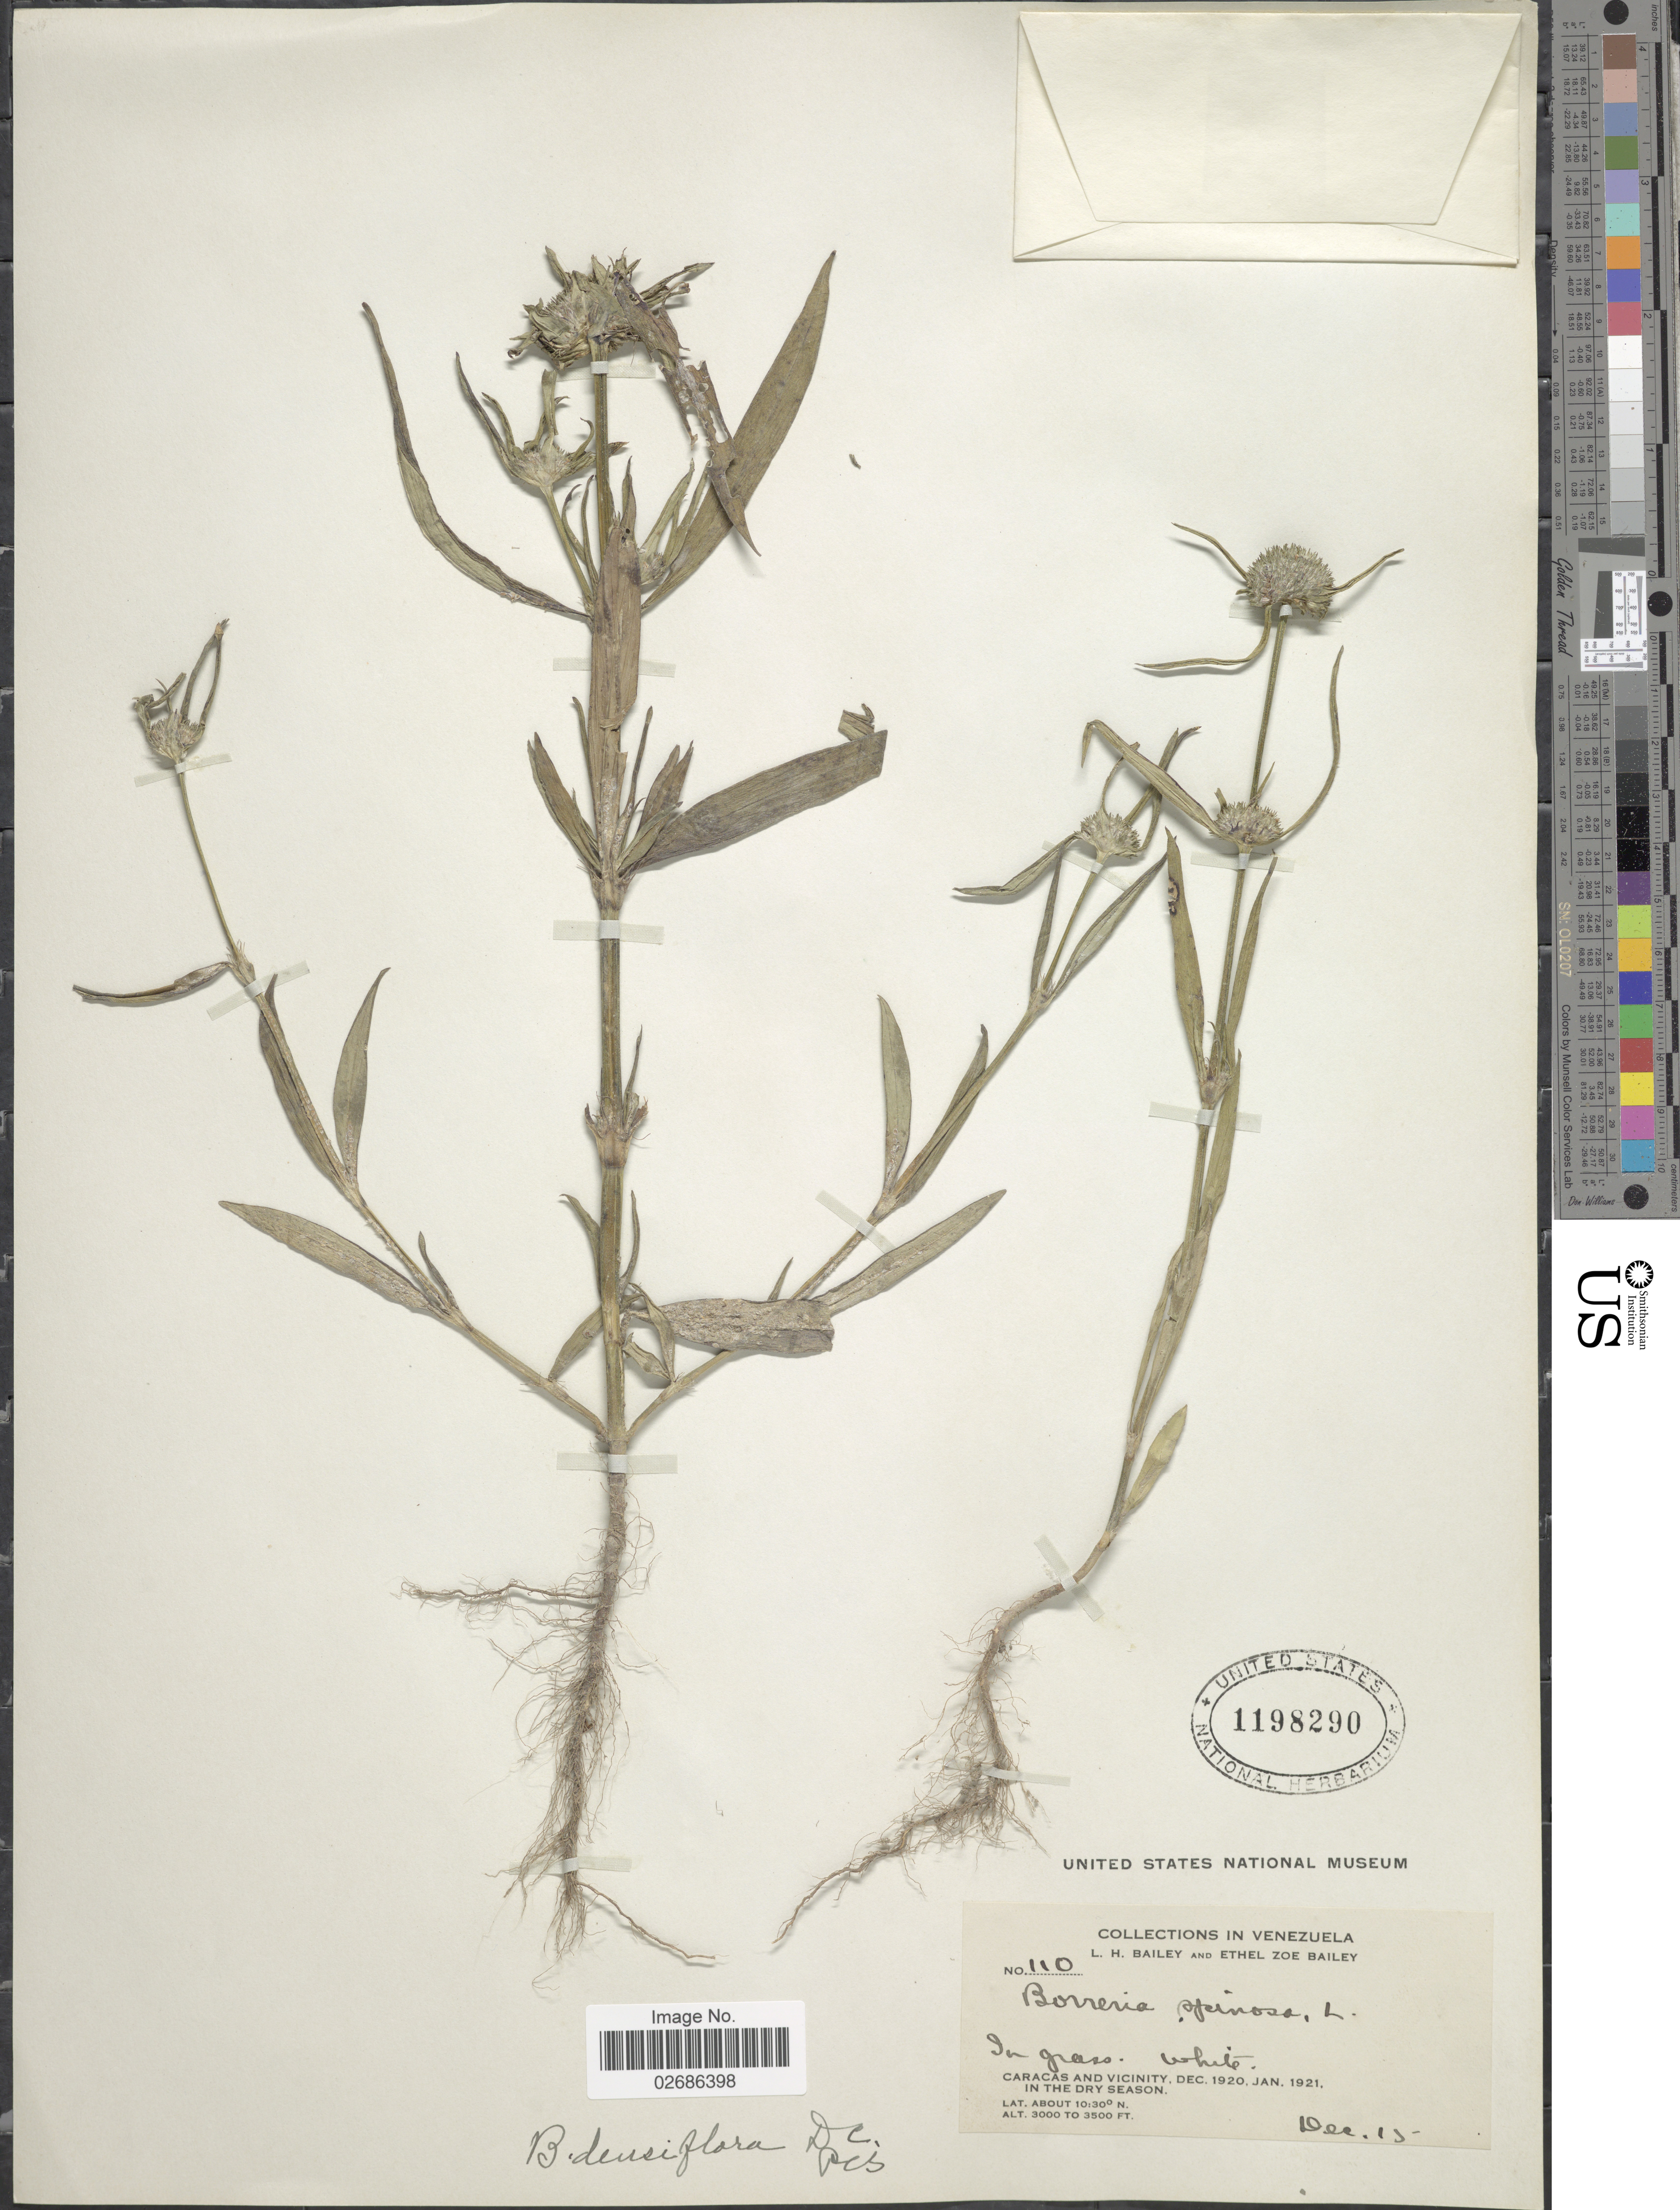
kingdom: Plantae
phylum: Tracheophyta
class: Magnoliopsida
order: Gentianales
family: Rubiaceae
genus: Borreria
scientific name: Borreria densiflora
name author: DC.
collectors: L. H. Bailey & E. Z. Bailey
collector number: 110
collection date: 1920-12-15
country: Venezuela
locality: Caracas and Vicinity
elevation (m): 914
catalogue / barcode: US 1198290